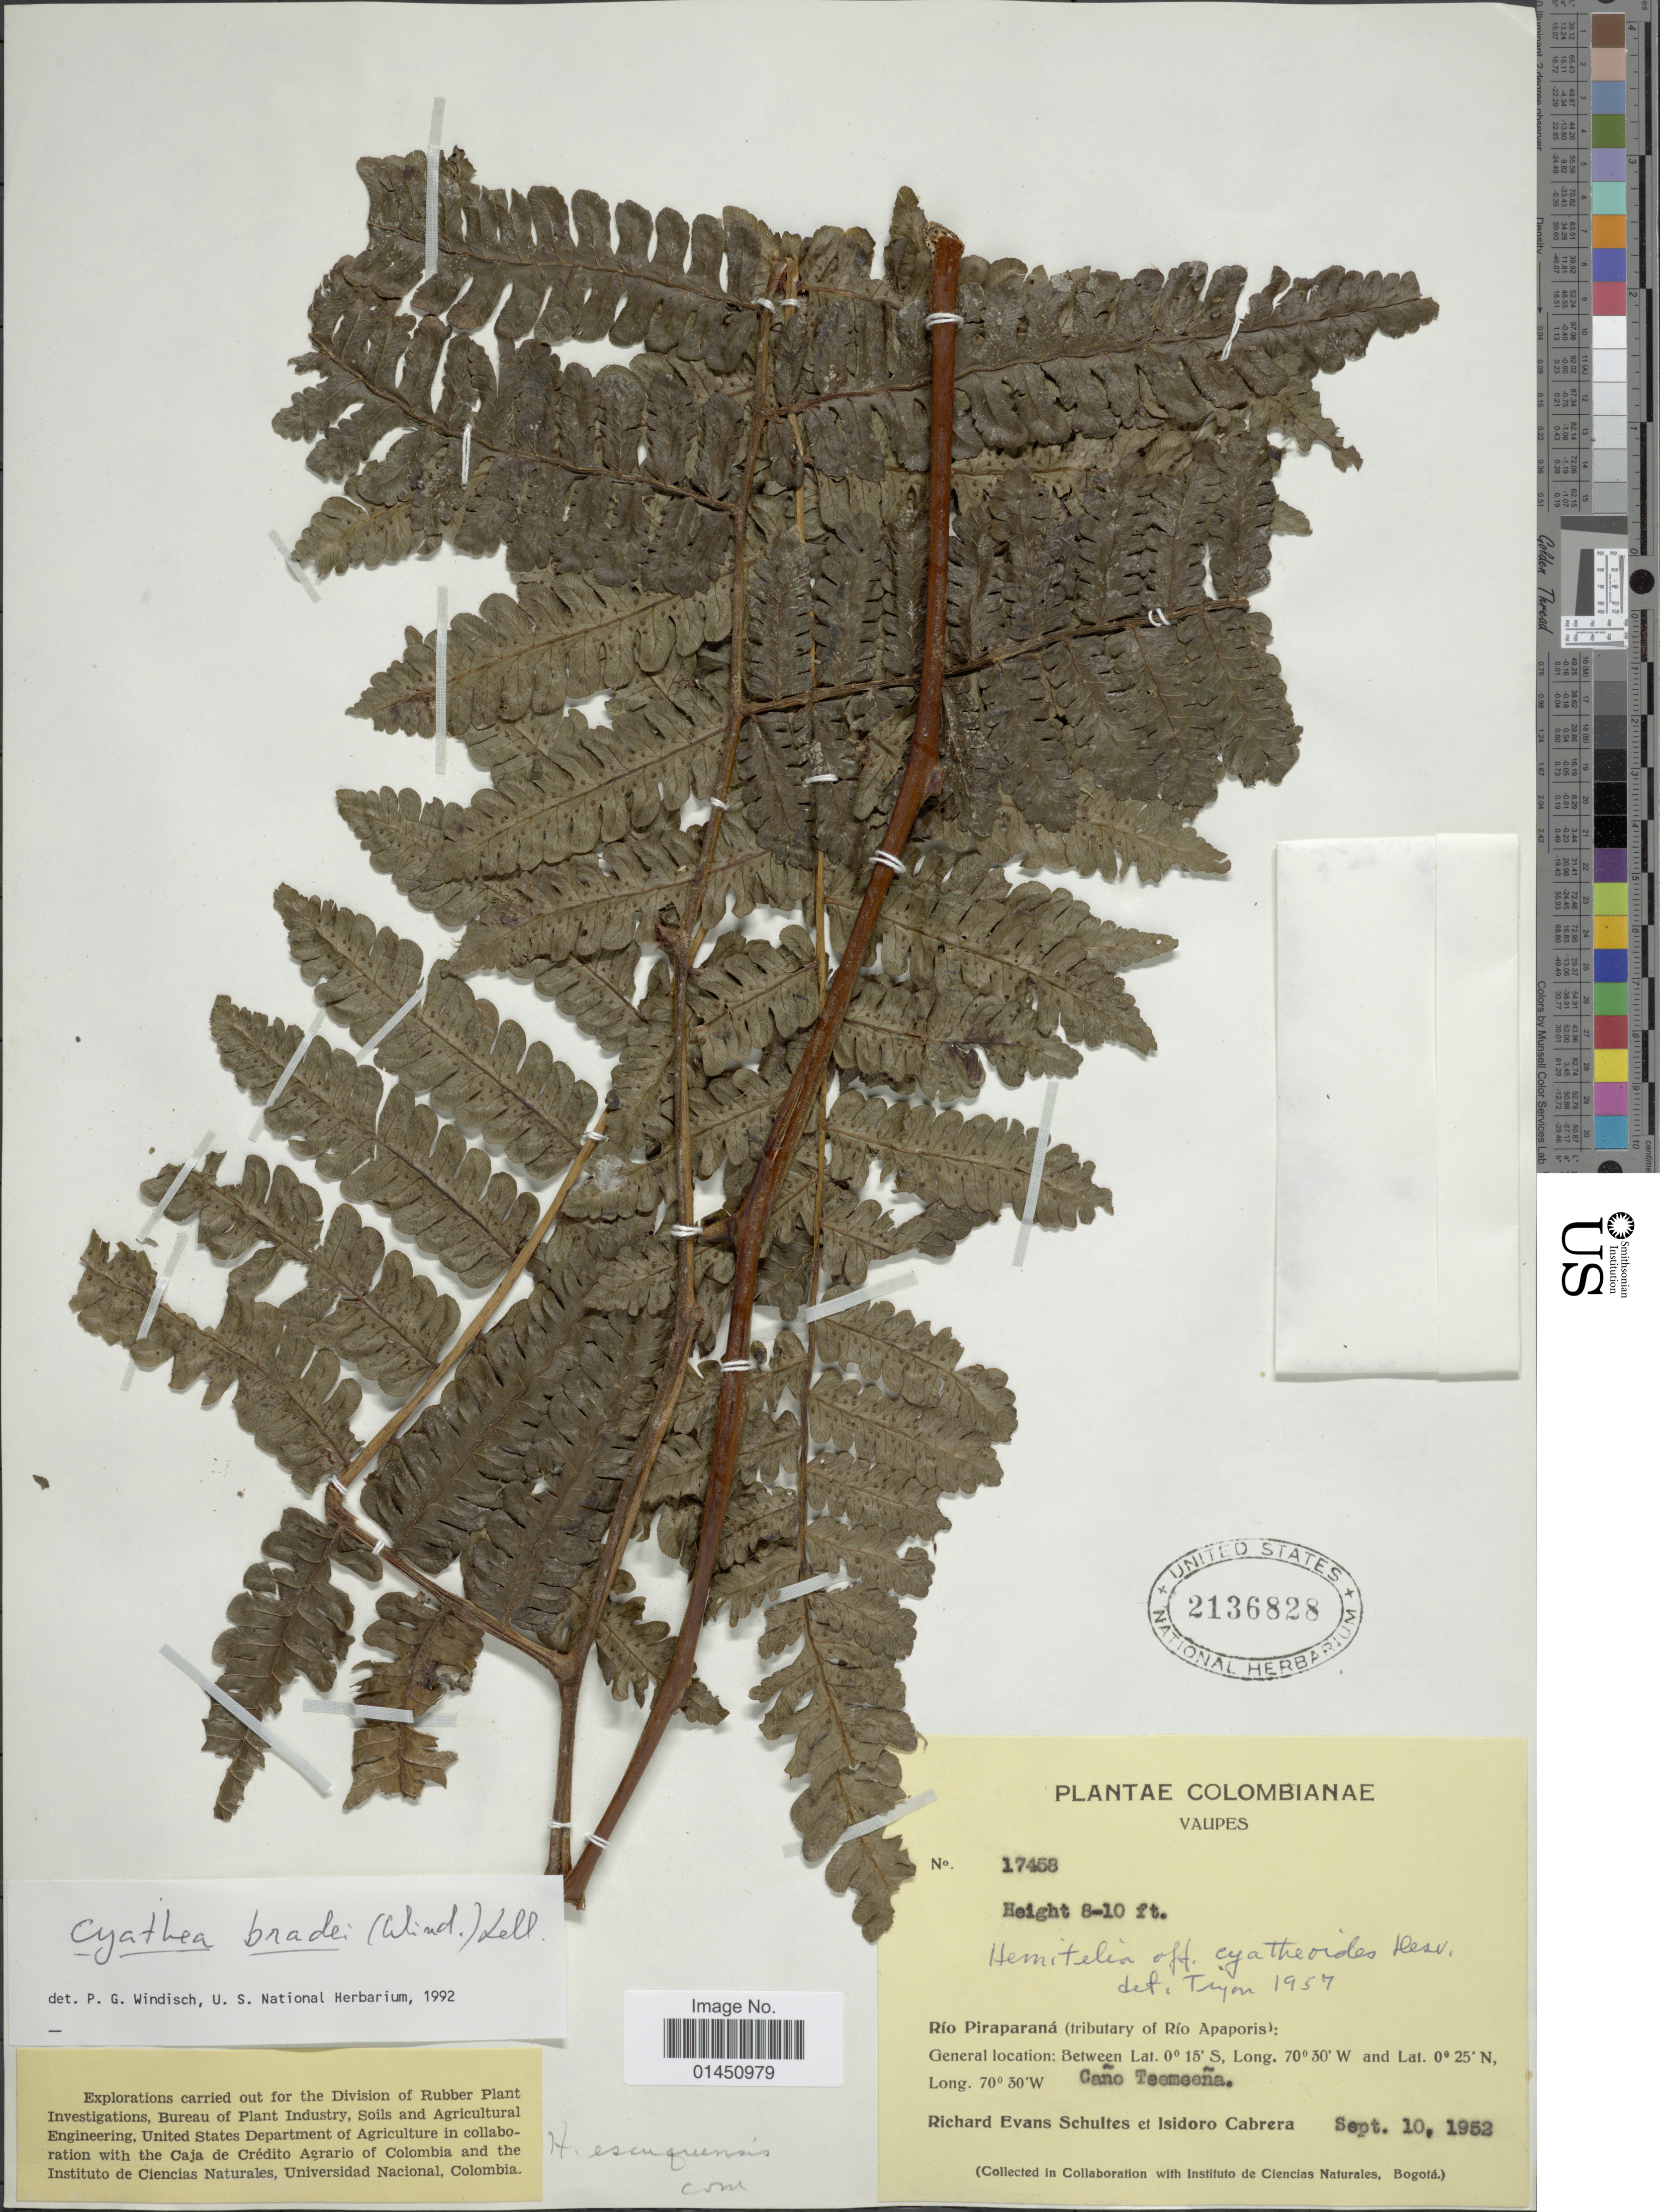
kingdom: Plantae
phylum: Tracheophyta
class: Polypodiopsida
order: Cyatheales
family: Cyatheaceae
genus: Cyathea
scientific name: Cyathea bradei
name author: (P.G. Windisch) Lellinger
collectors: R. E. Schultes & I. Cabrera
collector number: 17458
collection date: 1952-09-10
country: Colombia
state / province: Vaupés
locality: Rio Piraparana (Tritbutary of Rio Apaporis):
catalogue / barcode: US 2136828